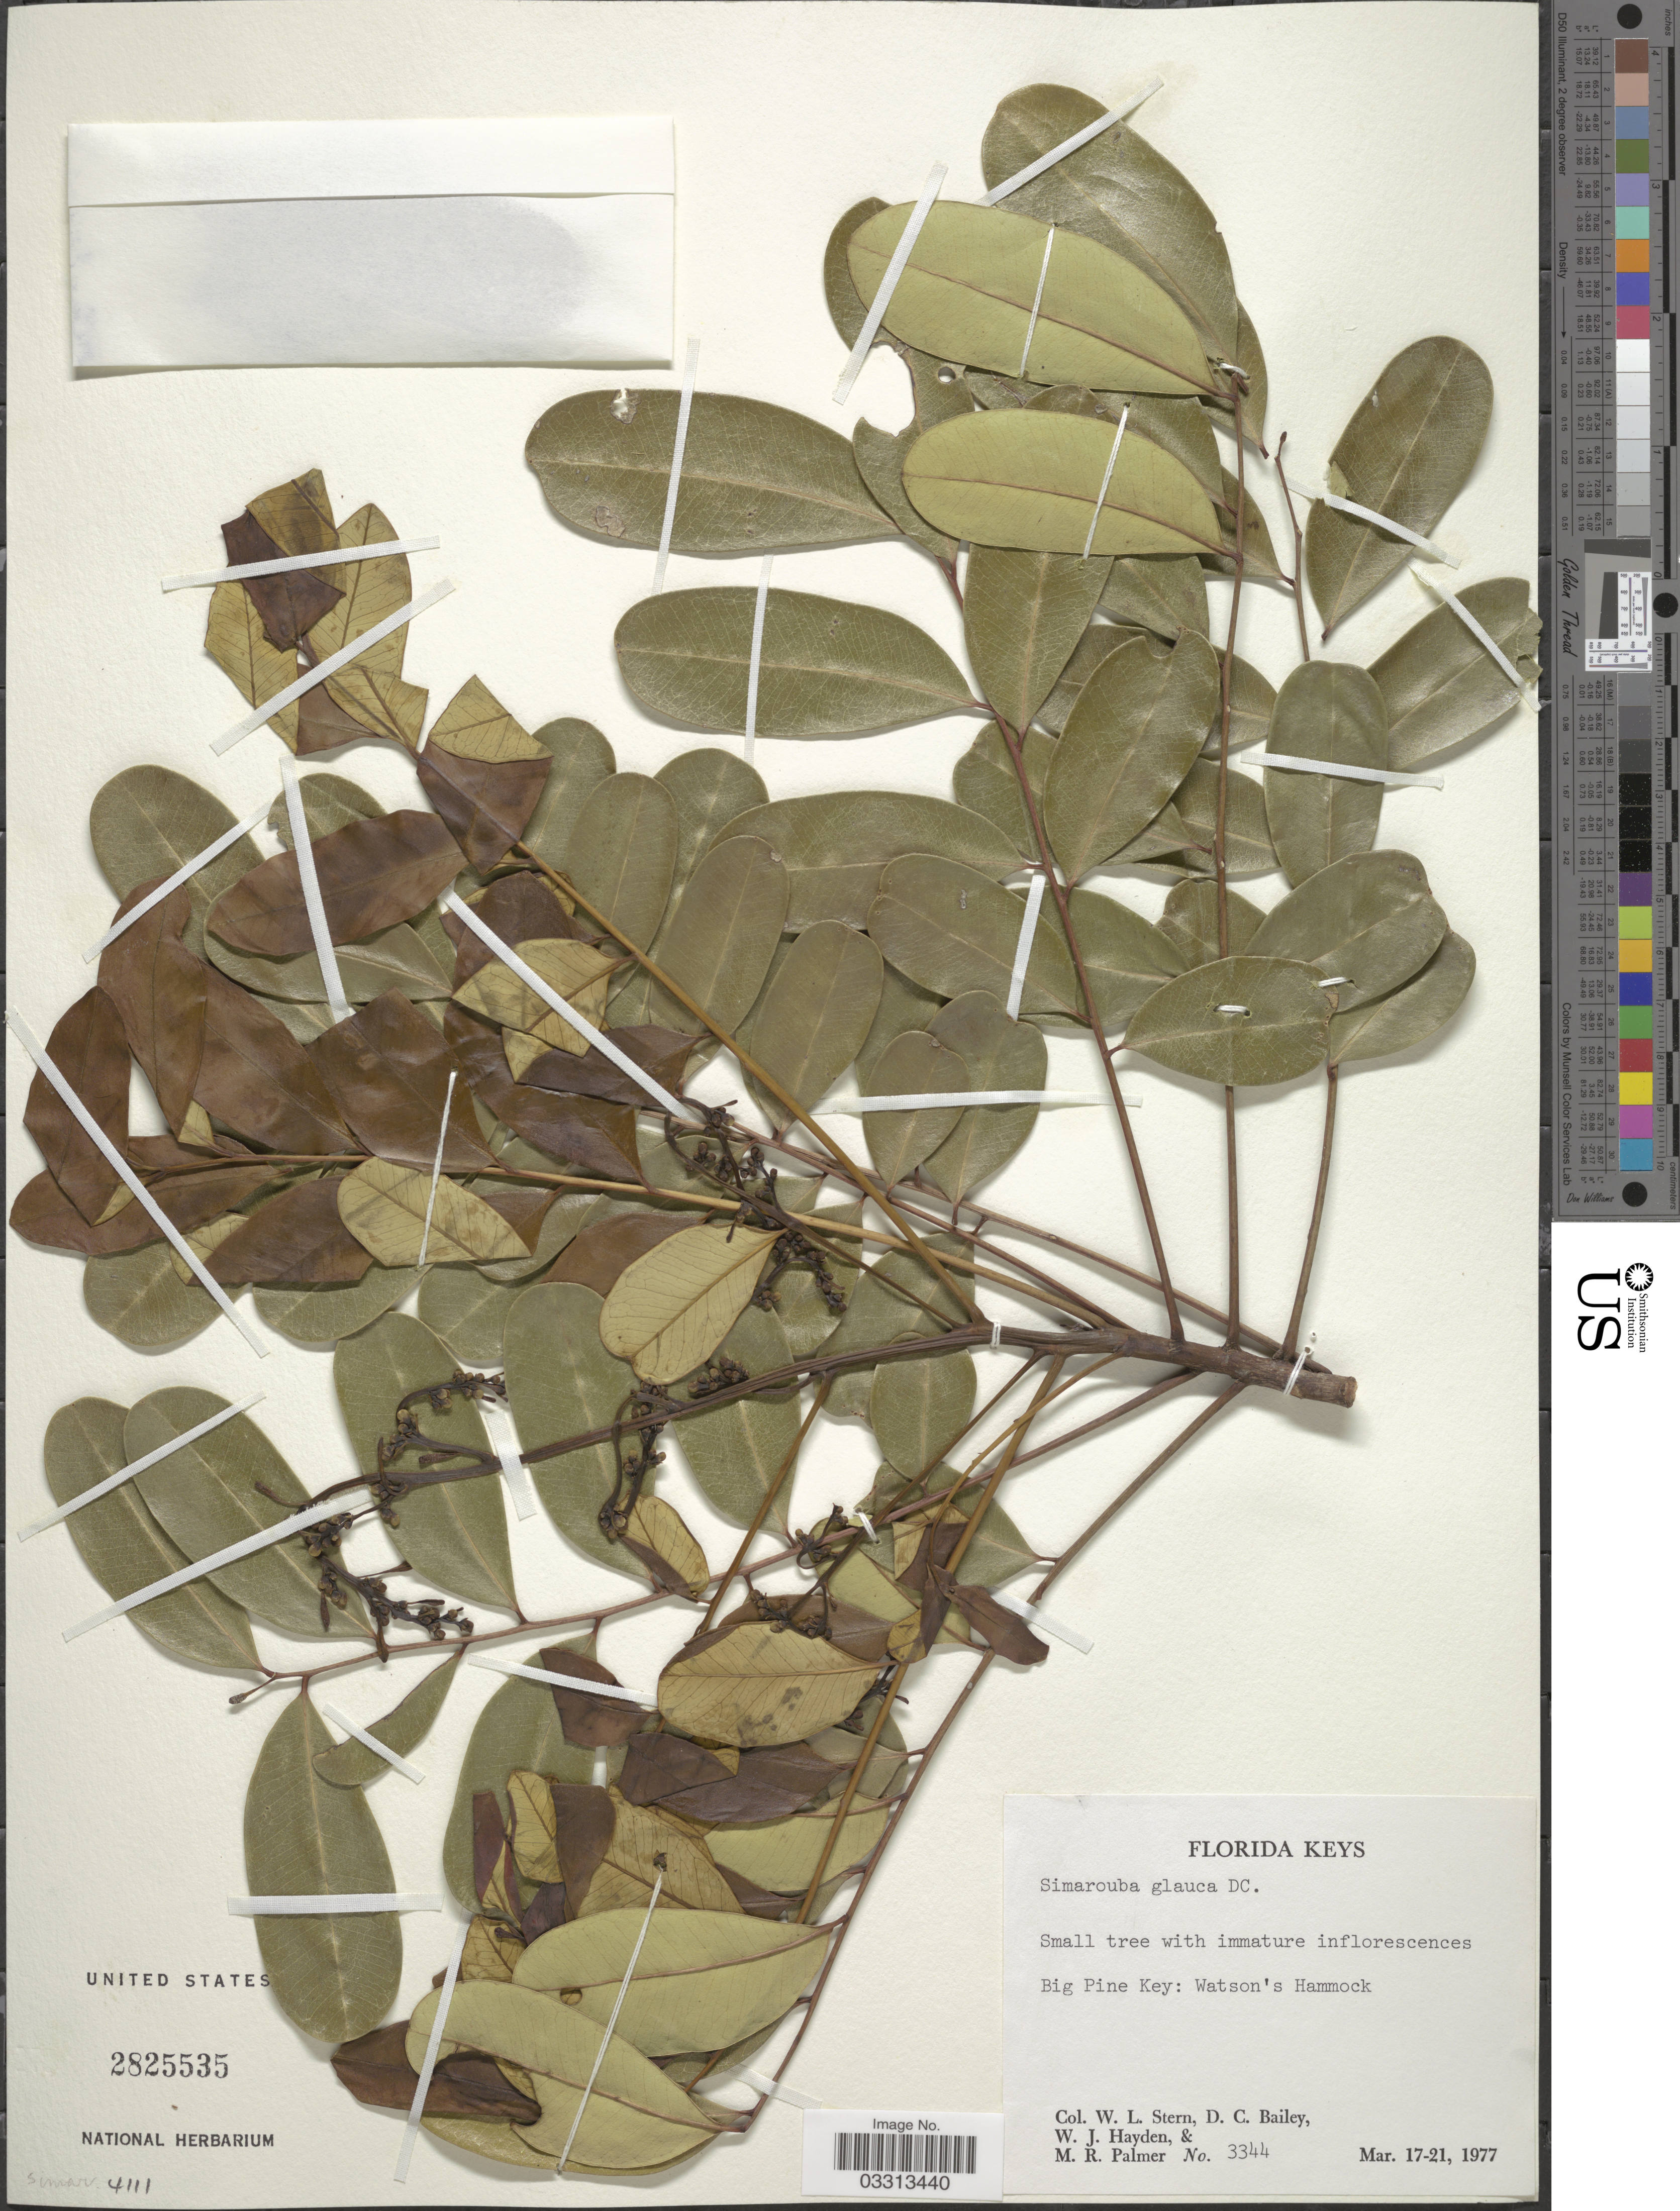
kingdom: Plantae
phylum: Tracheophyta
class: Magnoliopsida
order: Sapindales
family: Simaroubaceae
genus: Simarouba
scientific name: Simarouba glauca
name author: DC.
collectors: W. L. Stern, D. C. Bailey, W. Hayden & M. R. Palmer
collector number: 3344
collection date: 1977-03-17/1977-03-21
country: United States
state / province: Florida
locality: Florida Keys. Big Pine Key: Watson's Hammock.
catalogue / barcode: US 2825535